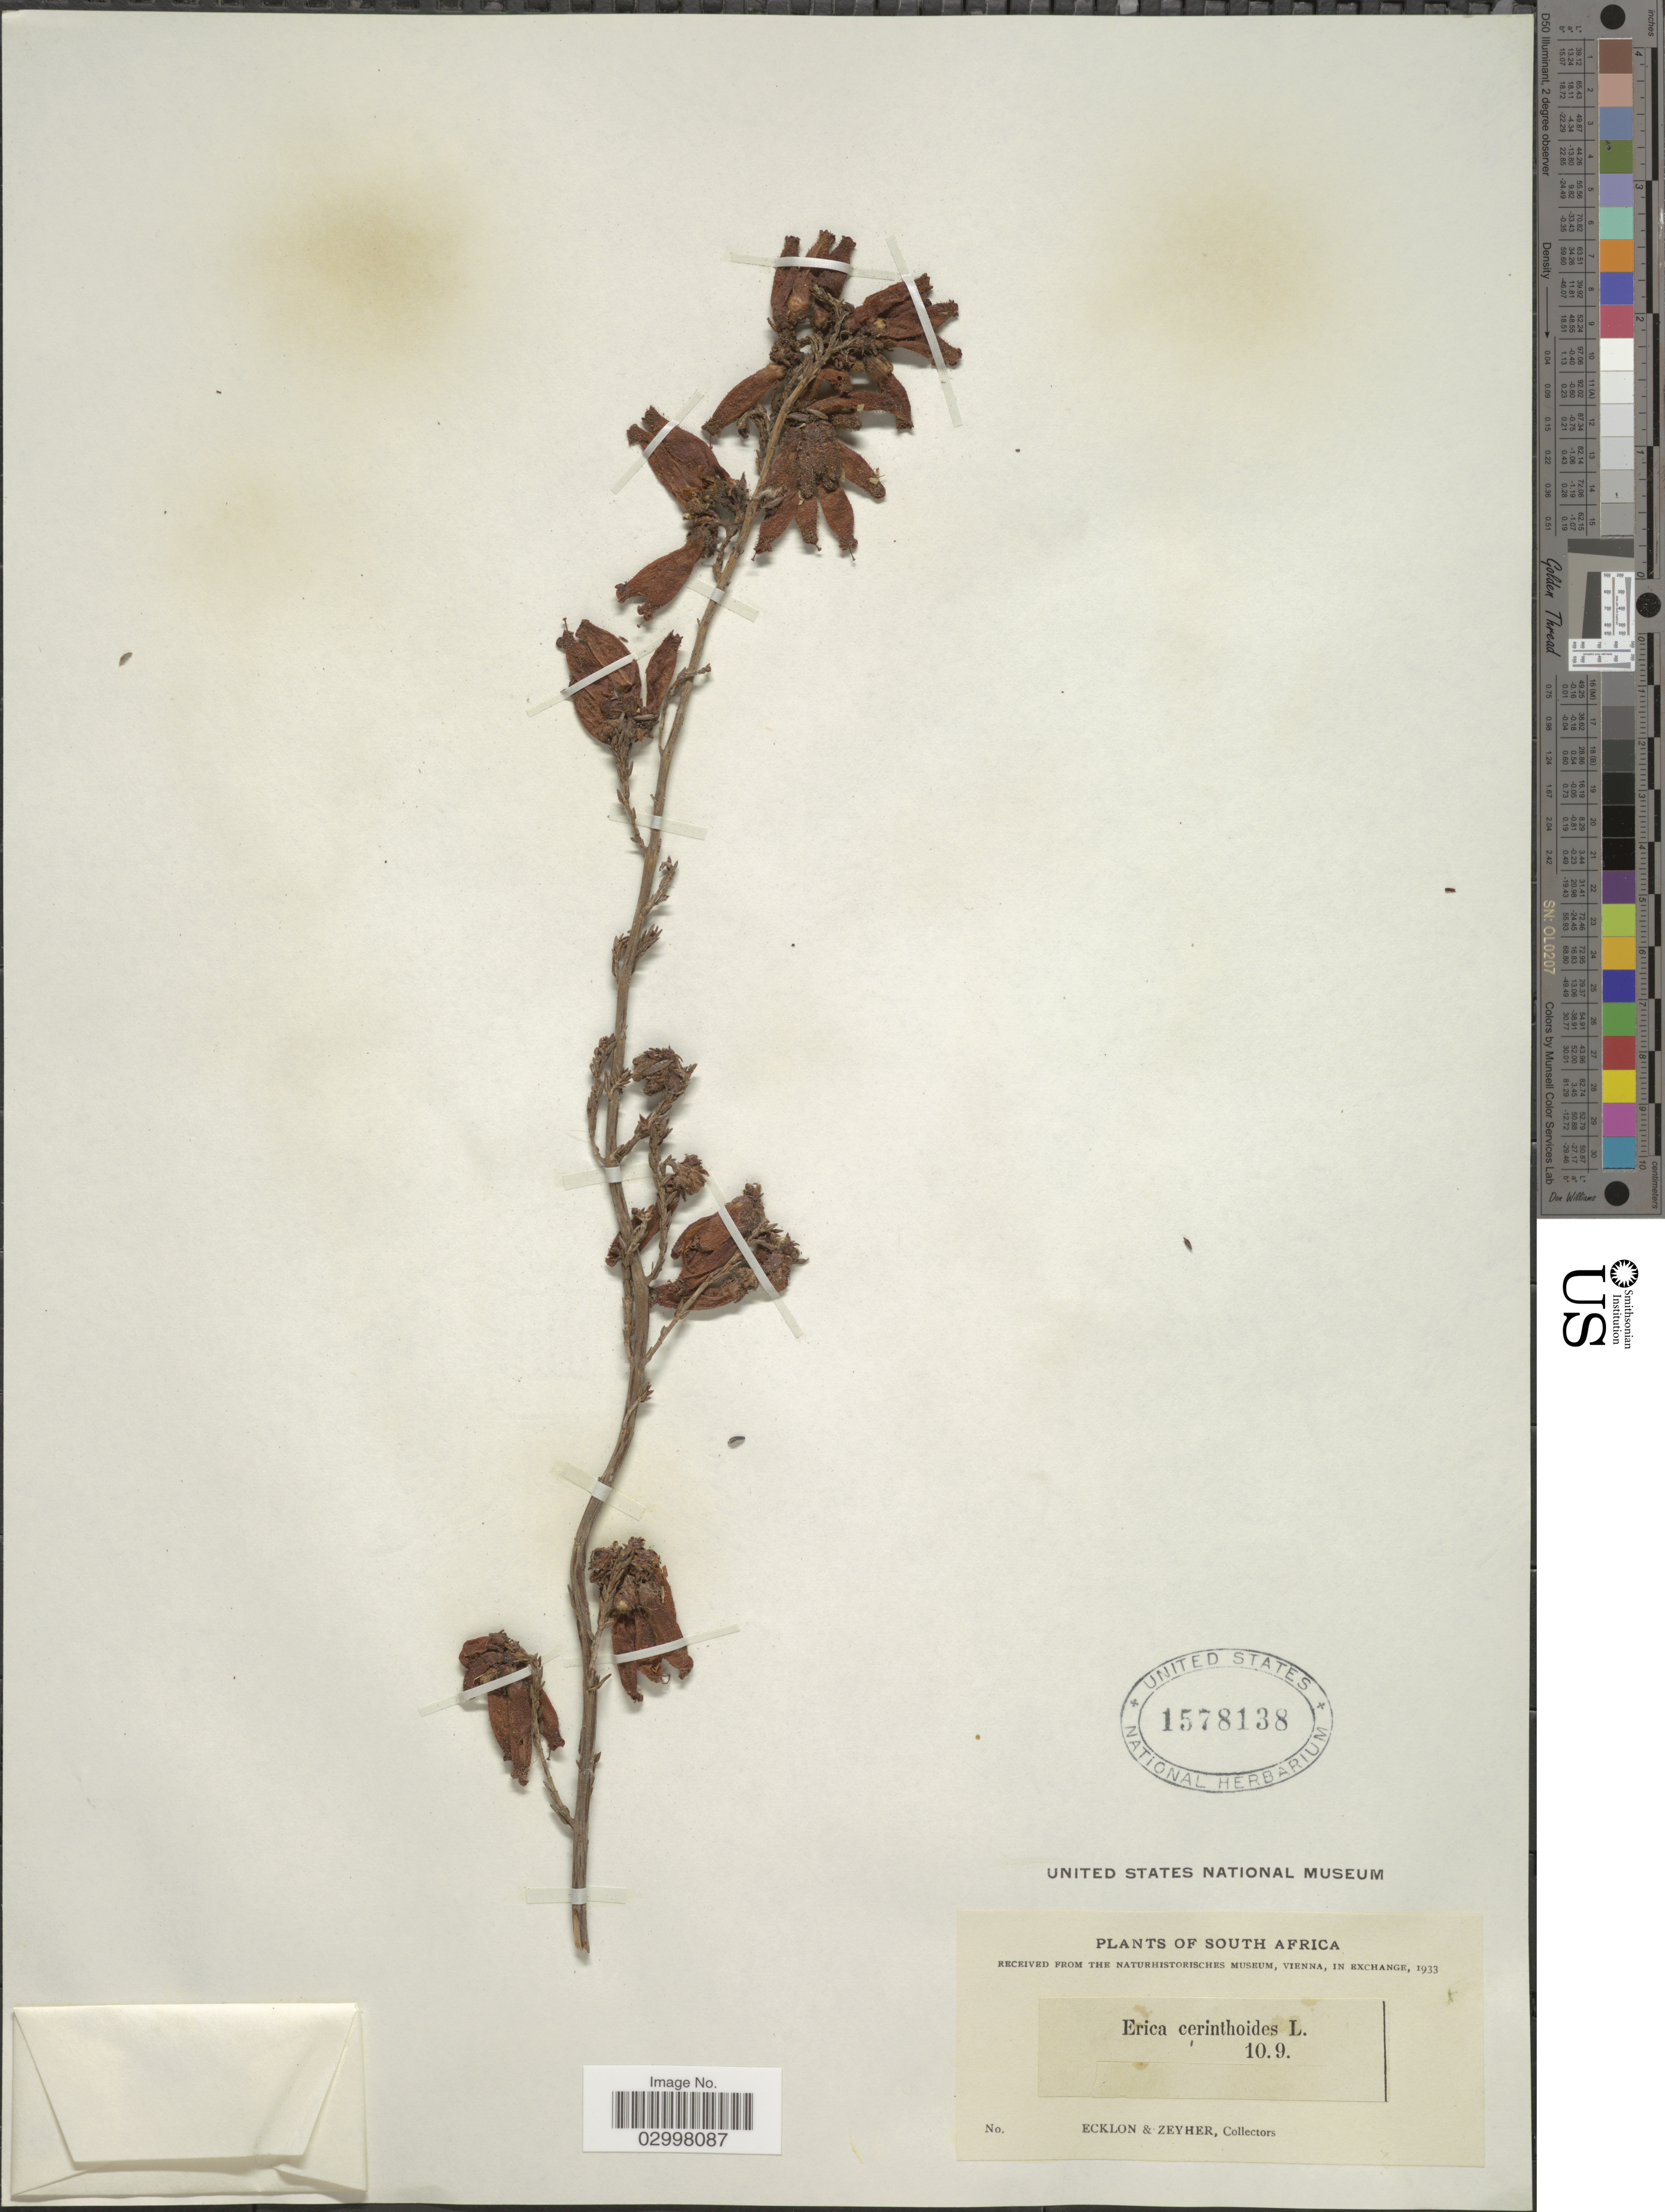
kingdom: Plantae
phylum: Tracheophyta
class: Magnoliopsida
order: Ericales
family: Ericaceae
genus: Erica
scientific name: Erica cerinthoides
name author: L.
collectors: -. Ecklon & -. Zeyher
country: South Africa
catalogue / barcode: US 1578138